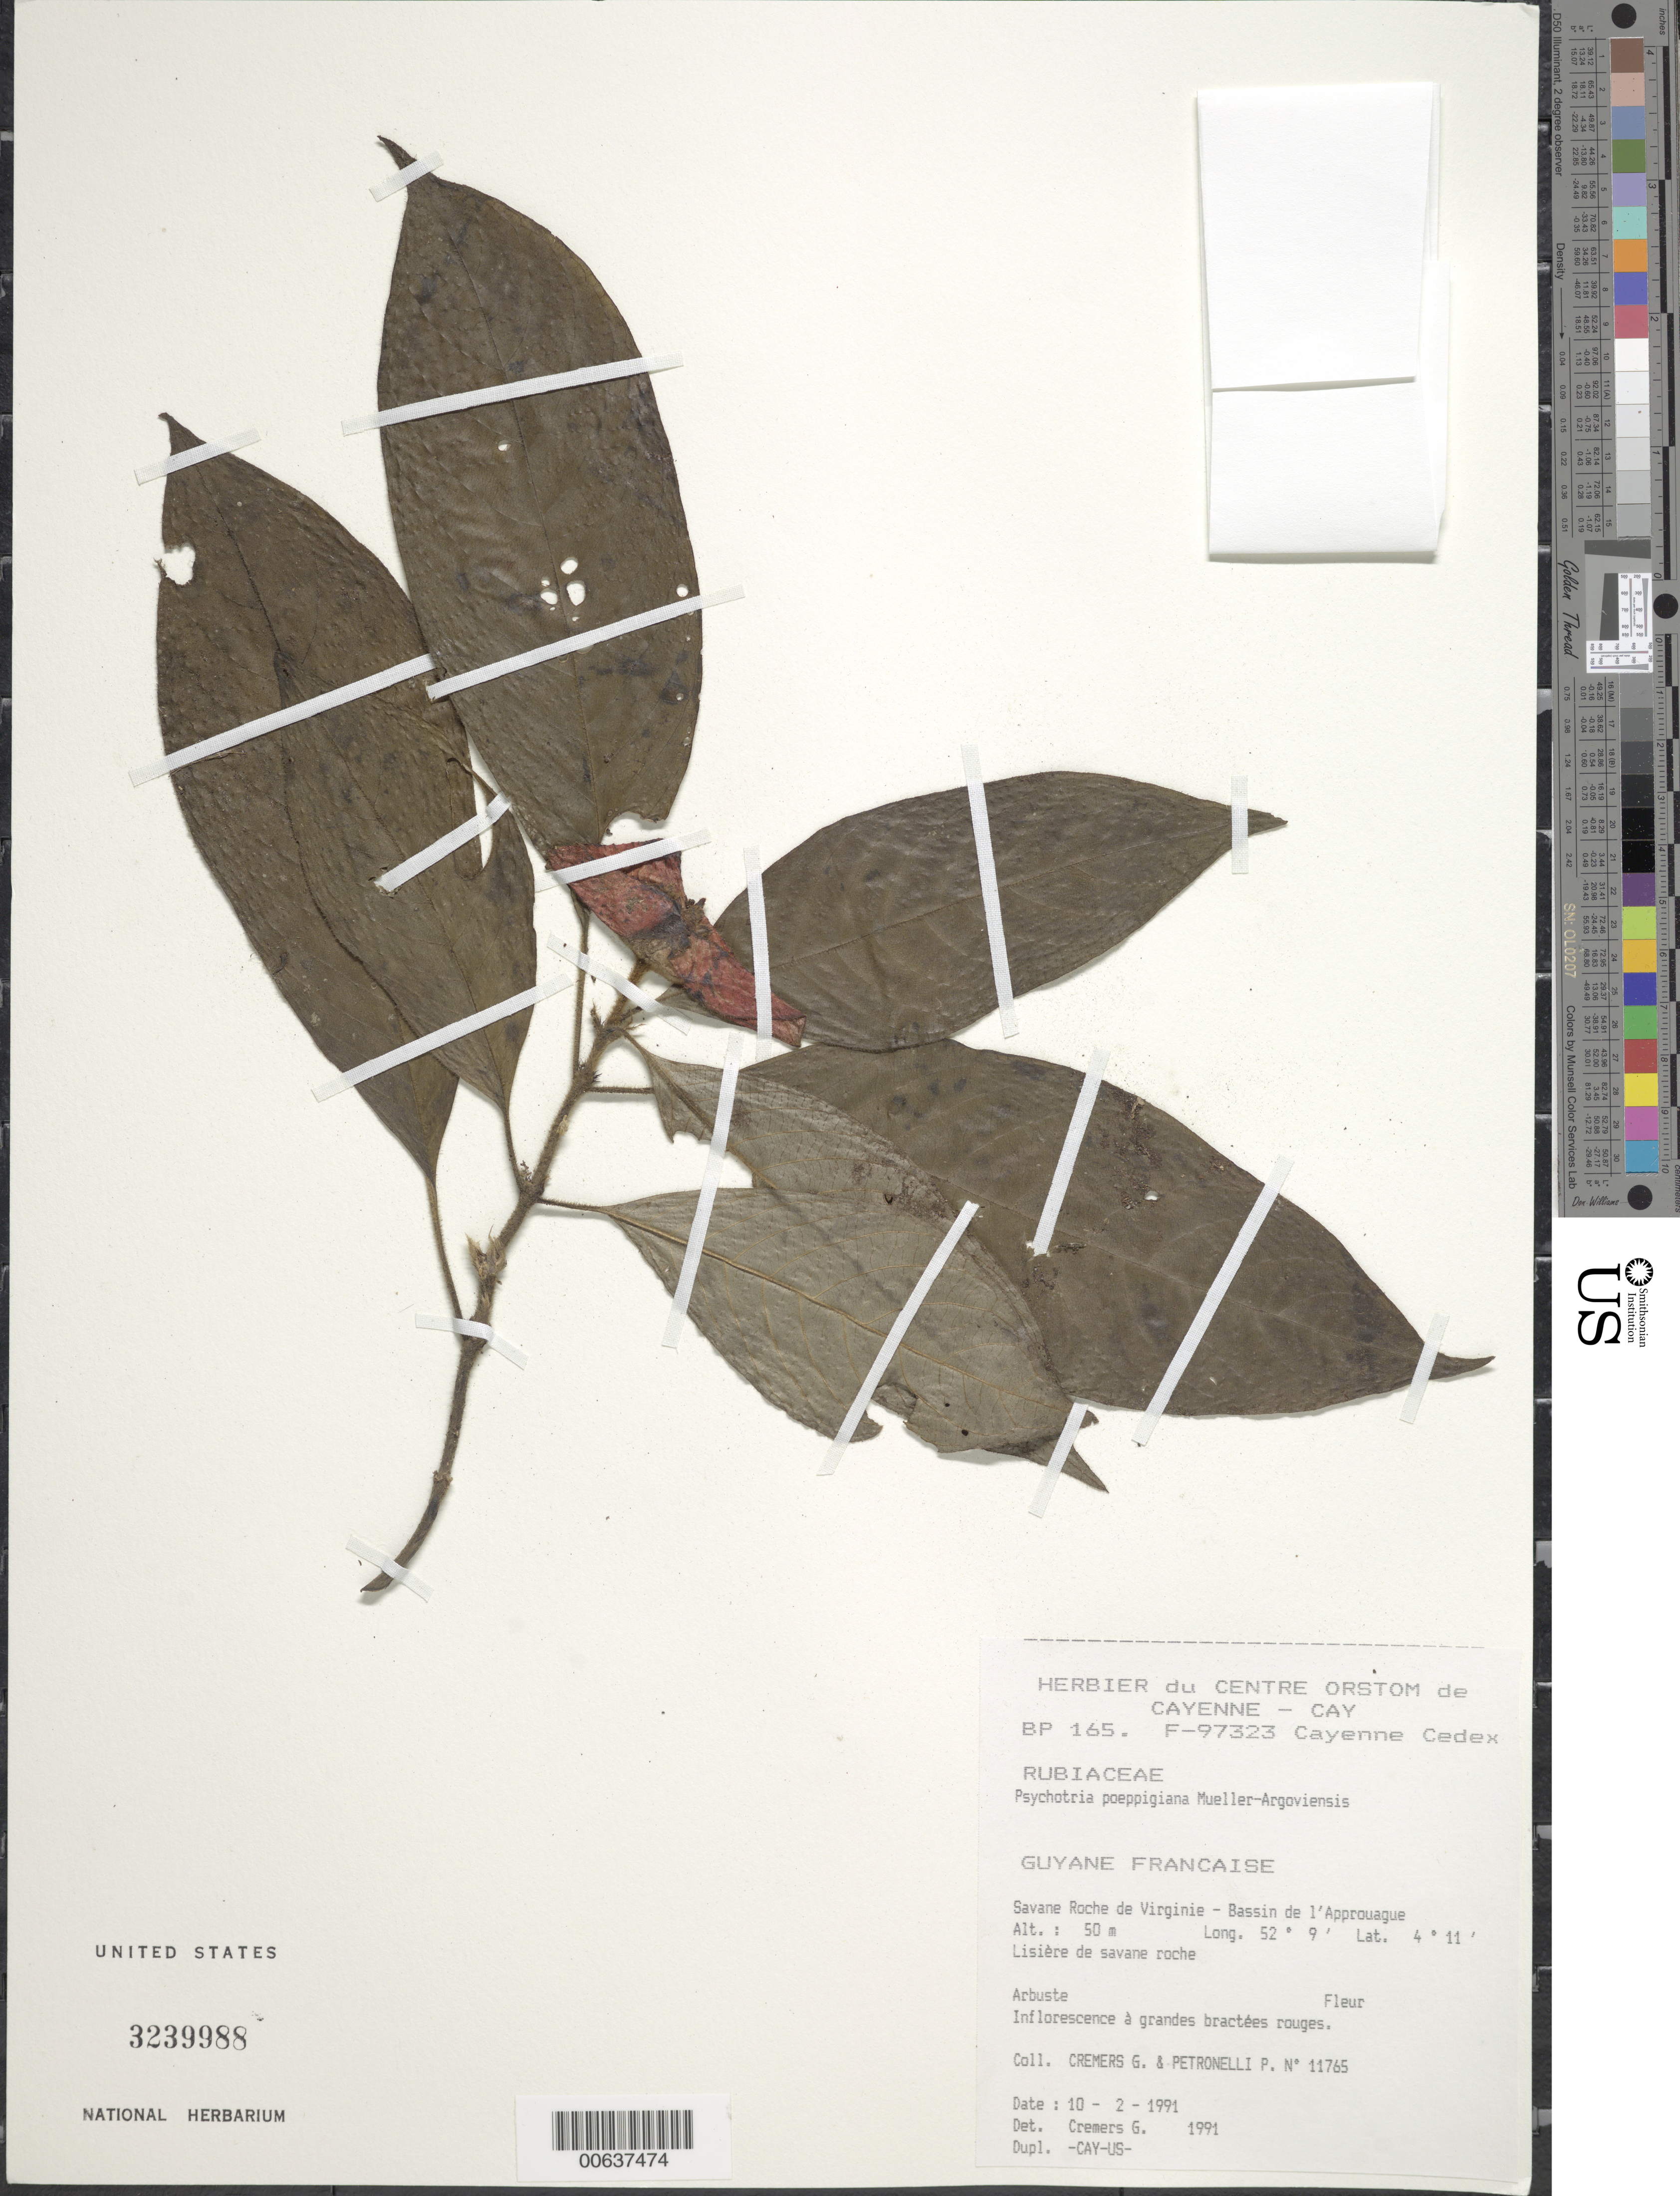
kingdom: Plantae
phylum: Tracheophyta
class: Magnoliopsida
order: Gentianales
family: Rubiaceae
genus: Palicourea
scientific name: Palicourea tomentosa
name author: (Aubl.) Borhidi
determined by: Kirkbride, J. H., Jr.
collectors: G. Cremers & P. Petronelli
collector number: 11765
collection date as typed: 10-Feb-91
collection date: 1991-02-10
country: French Guiana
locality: Savane Roche de Virginie, Bassin de l'Approuague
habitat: Lisière de savane roche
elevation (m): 50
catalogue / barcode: US 3239988